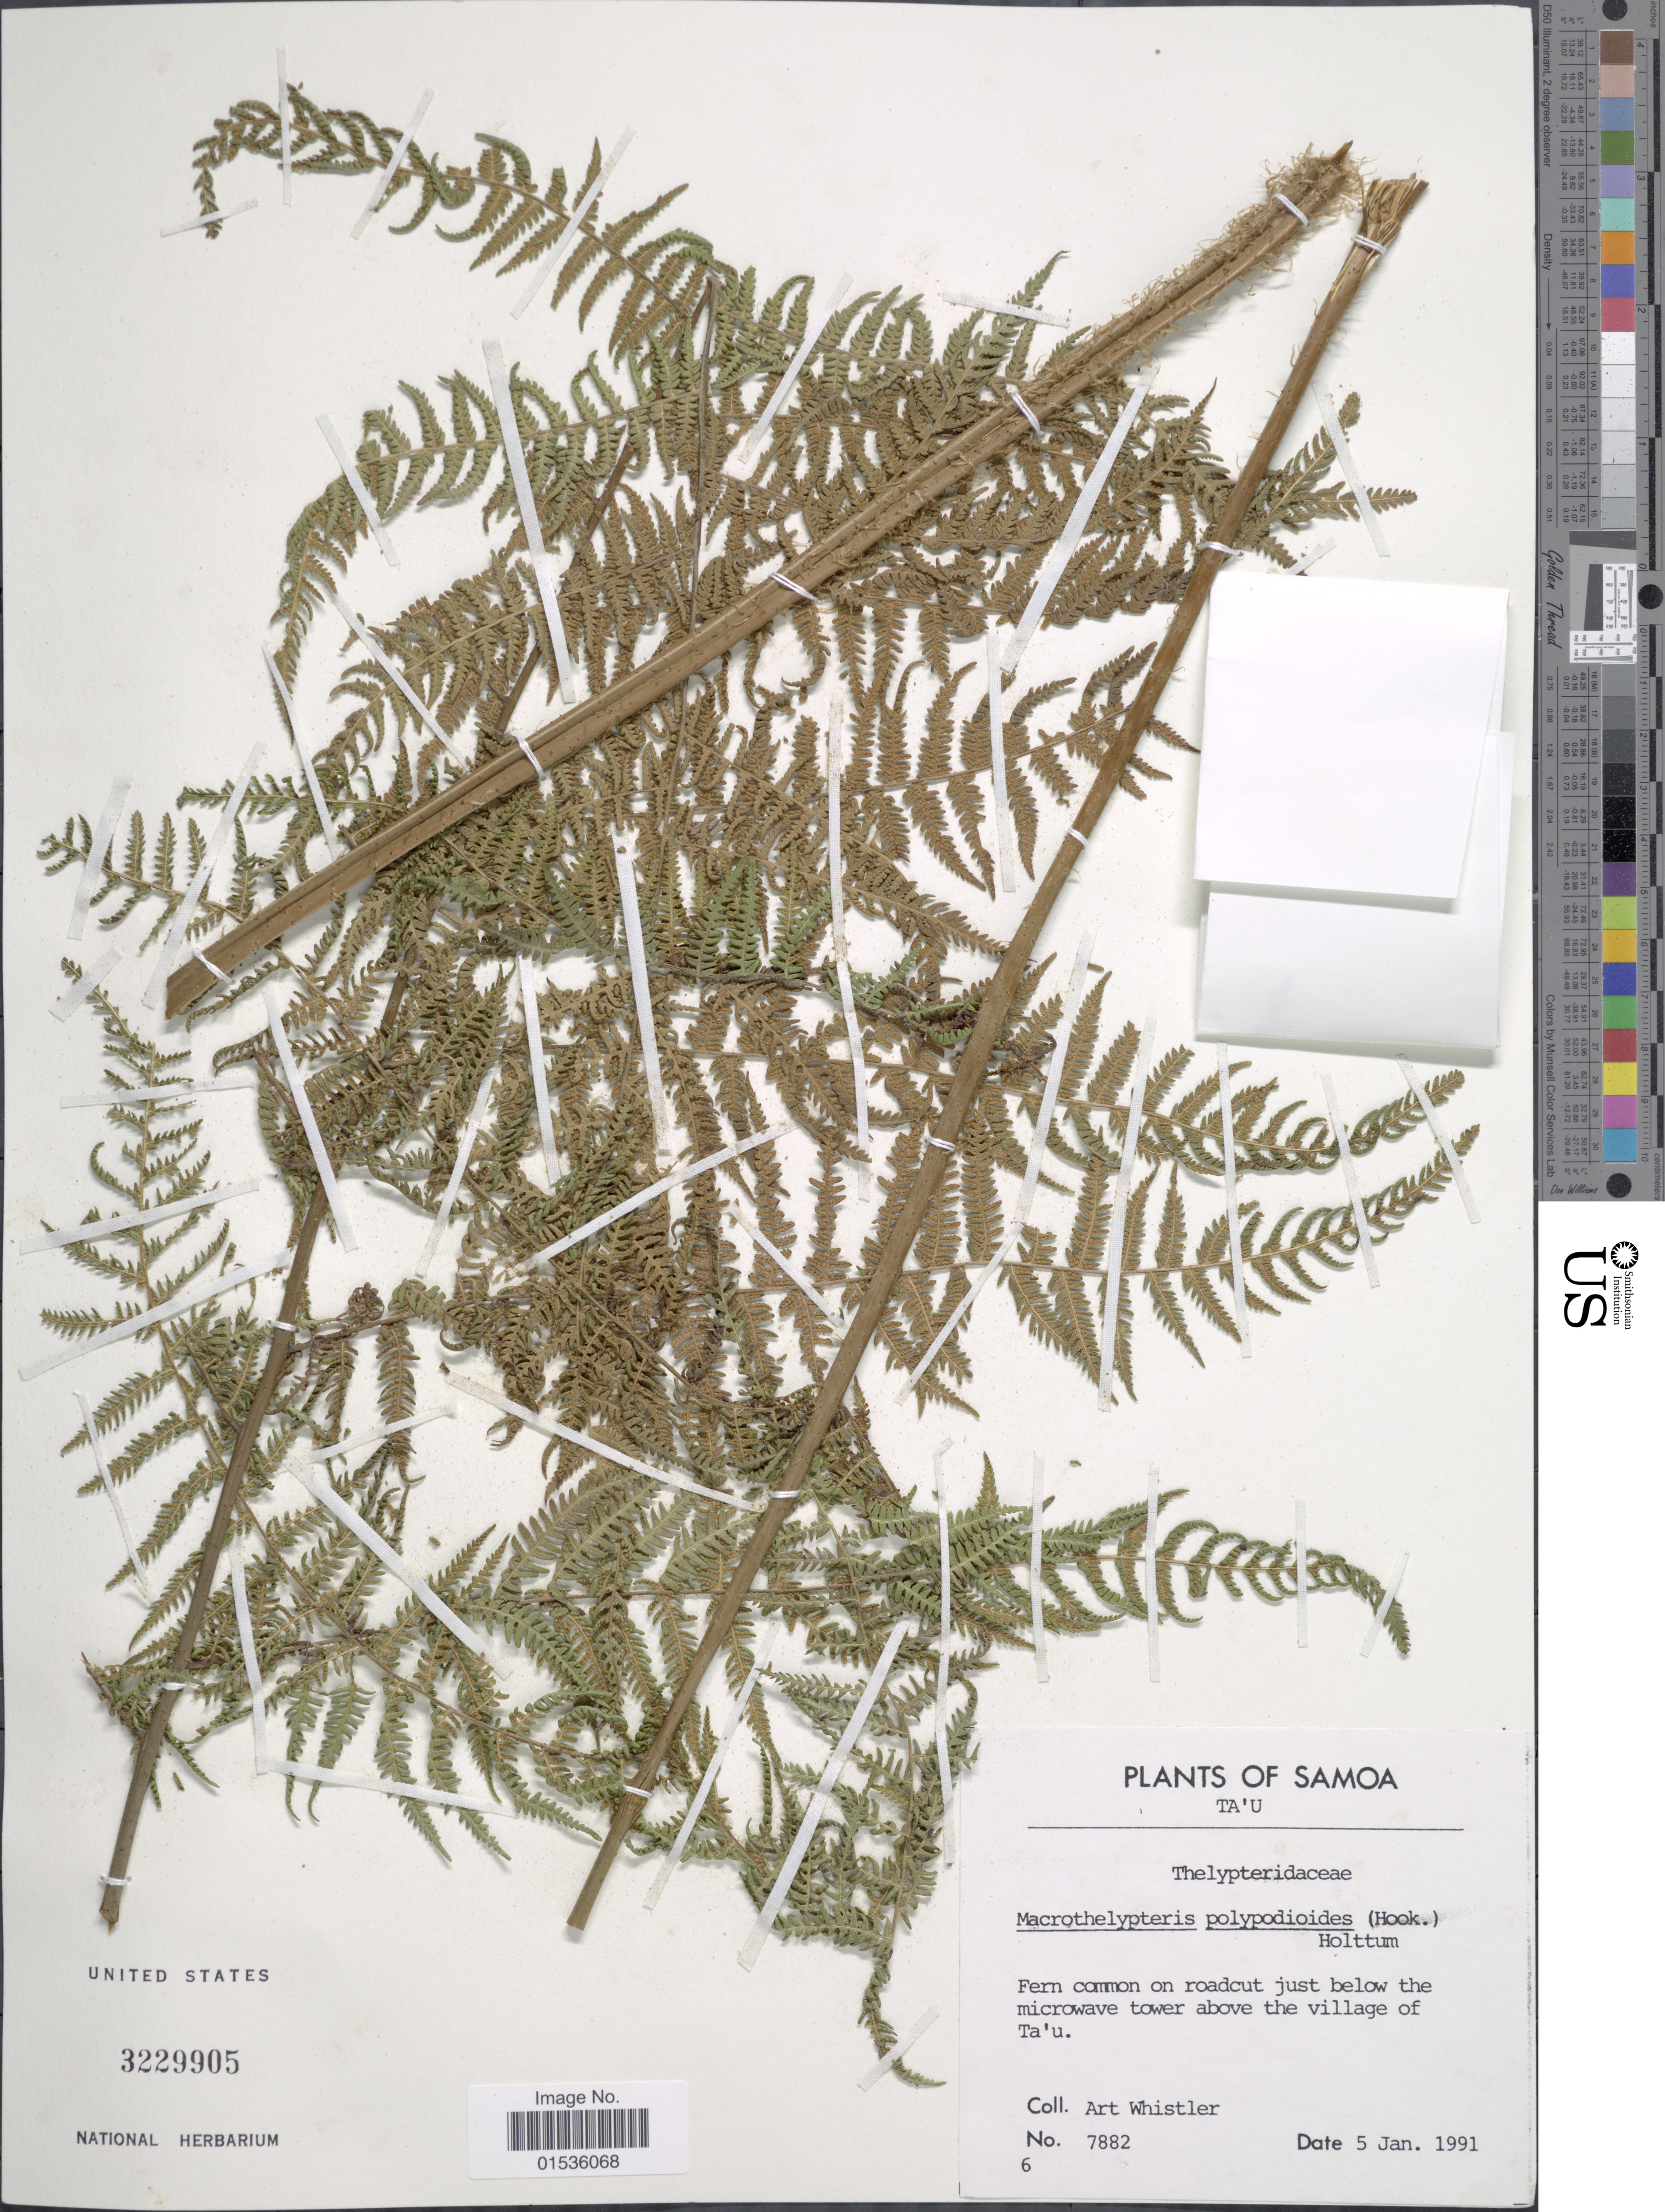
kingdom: Plantae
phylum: Tracheophyta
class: Polypodiopsida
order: Polypodiales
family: Thelypteridaceae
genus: Macrothelypteris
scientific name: Macrothelypteris polypodioides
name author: (Hook.) Holttum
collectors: A. Whistler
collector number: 7882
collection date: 1991-01-05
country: American Samoa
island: Ta'u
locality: Ta'u. just below the microwave tower above the village of Ta'u.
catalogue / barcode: US 3229905